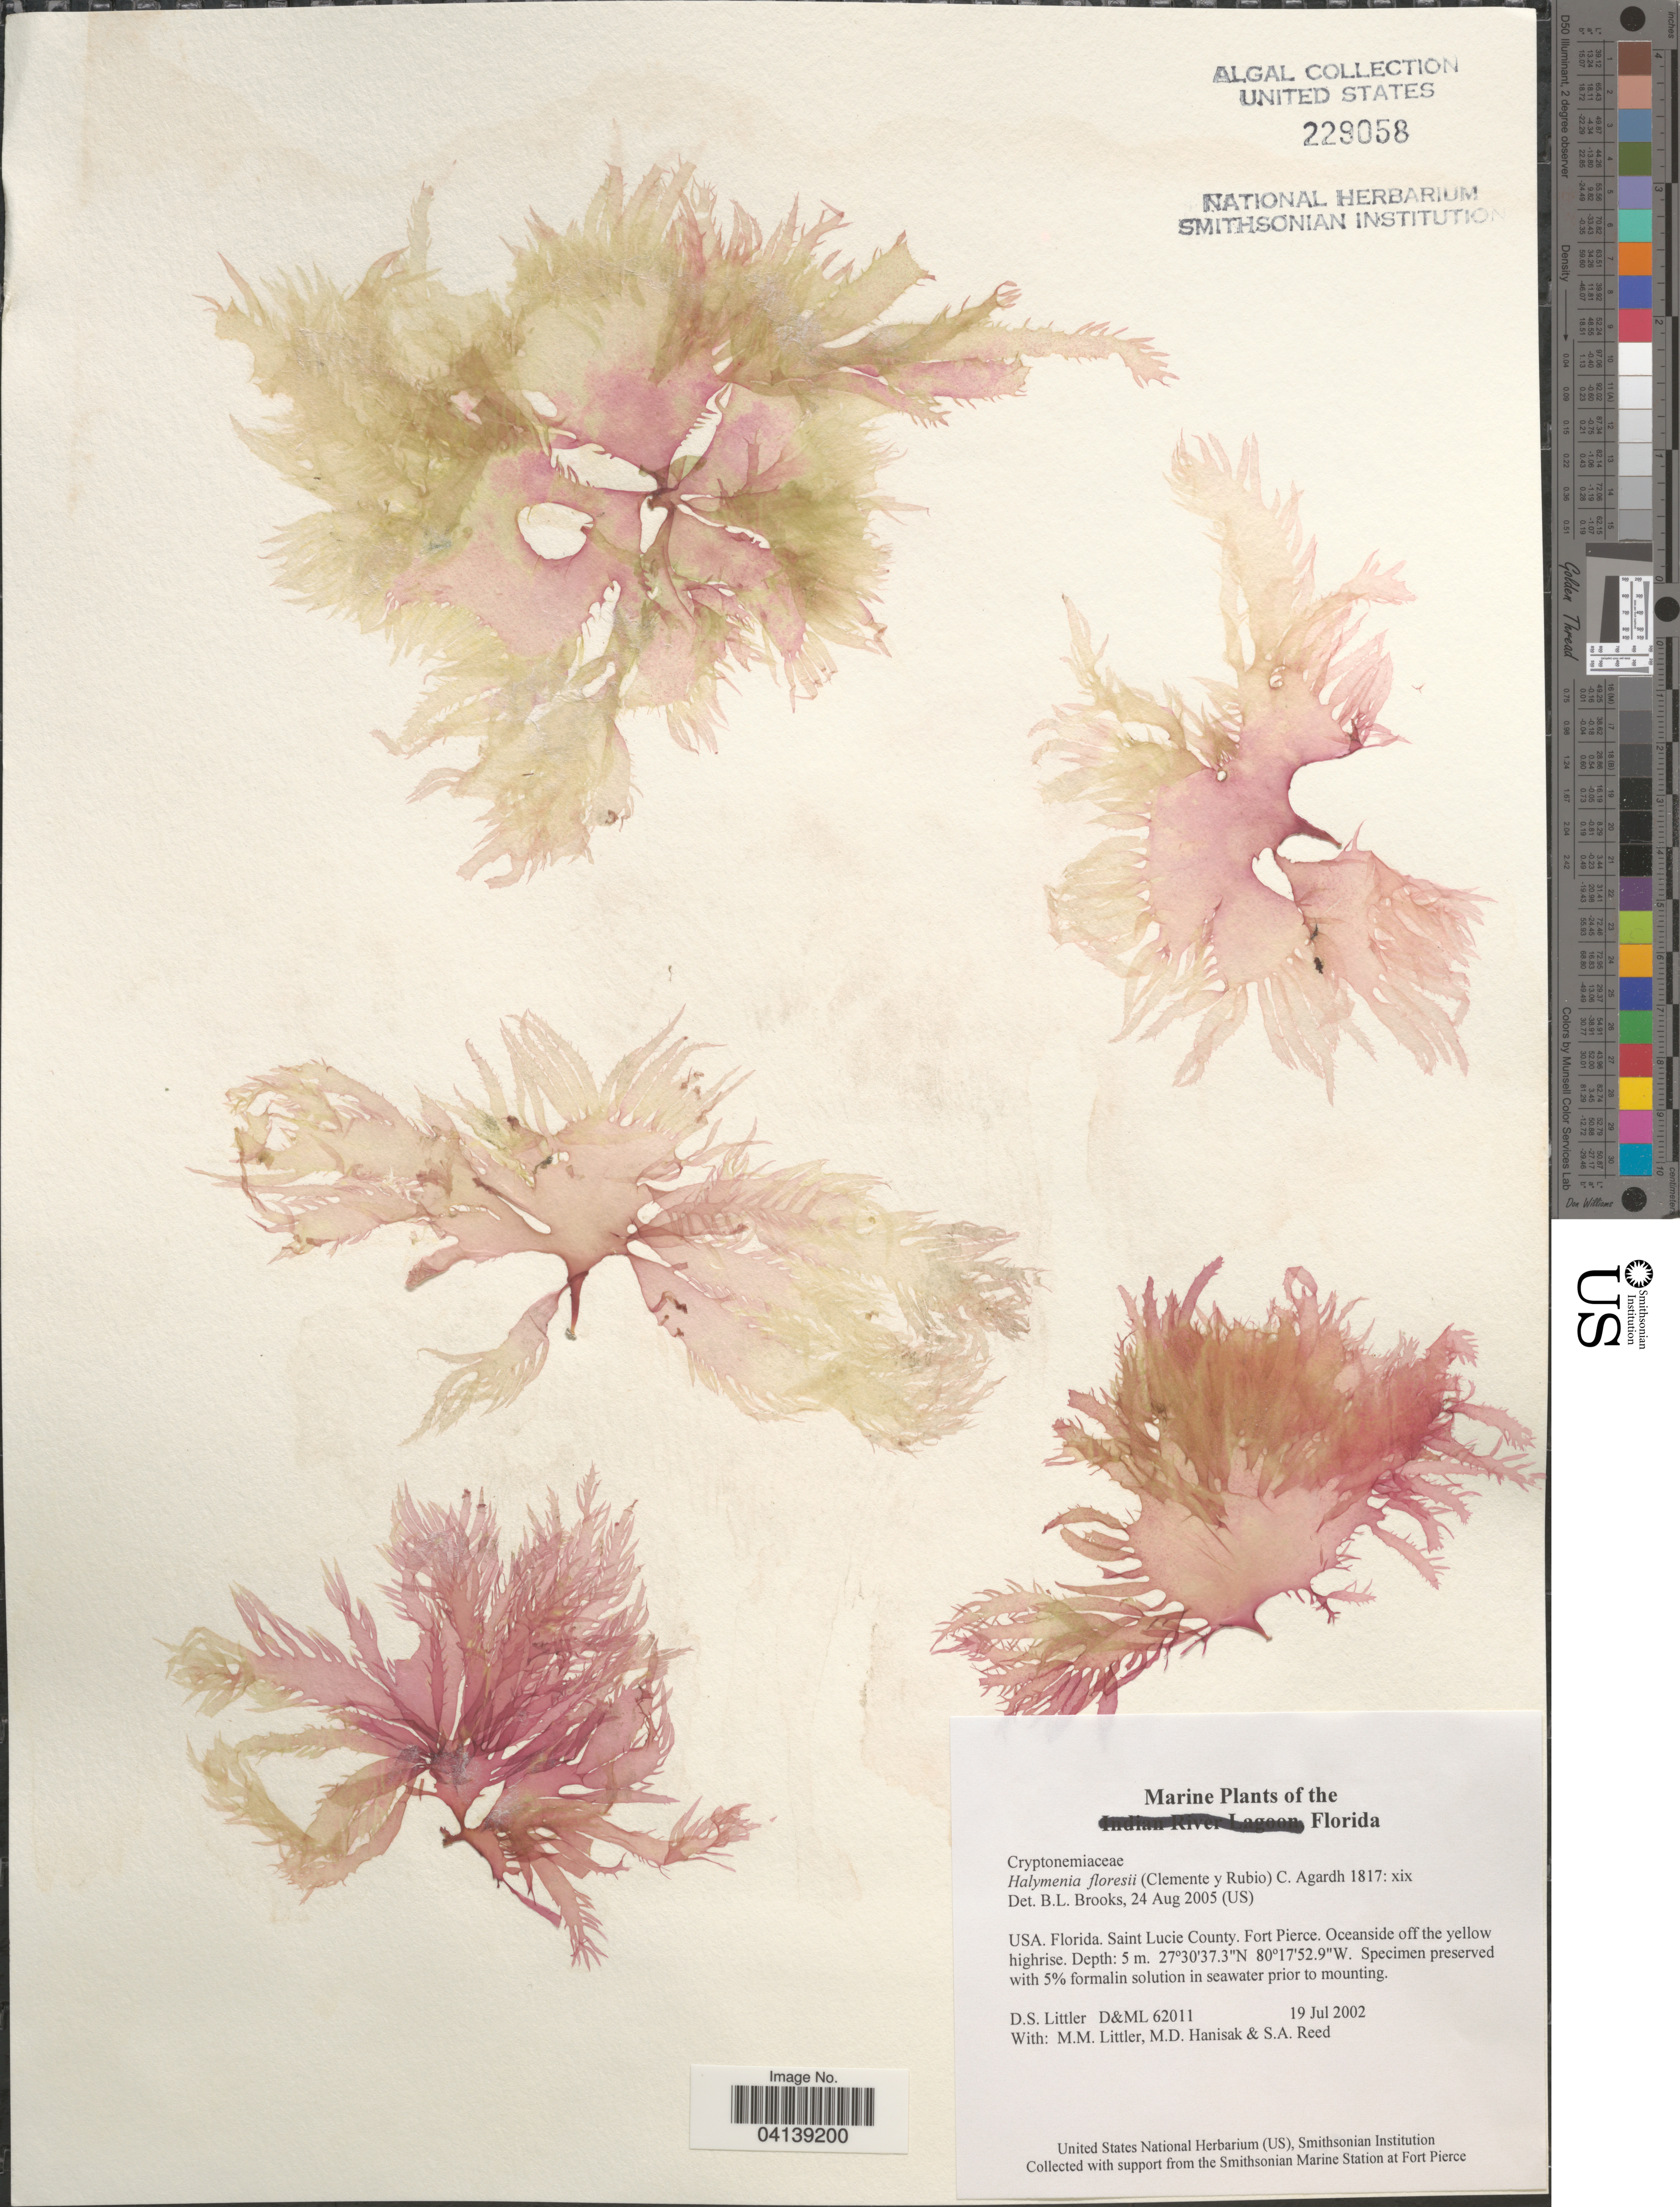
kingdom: Plantae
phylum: Rhodophyta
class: Florideophyceae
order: Halymeniales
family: Halymeniaceae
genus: Halymenia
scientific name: Halymenia floresii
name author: (Clemente) C. Agardh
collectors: D. S. Littler, M. Hanisak & S. Reed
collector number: D&ML62011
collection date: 2002-07-19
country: United States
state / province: Florida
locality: Saint Lucie County. Fort Pierce. Oceanside off the yellow highrise.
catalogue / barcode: US 229058